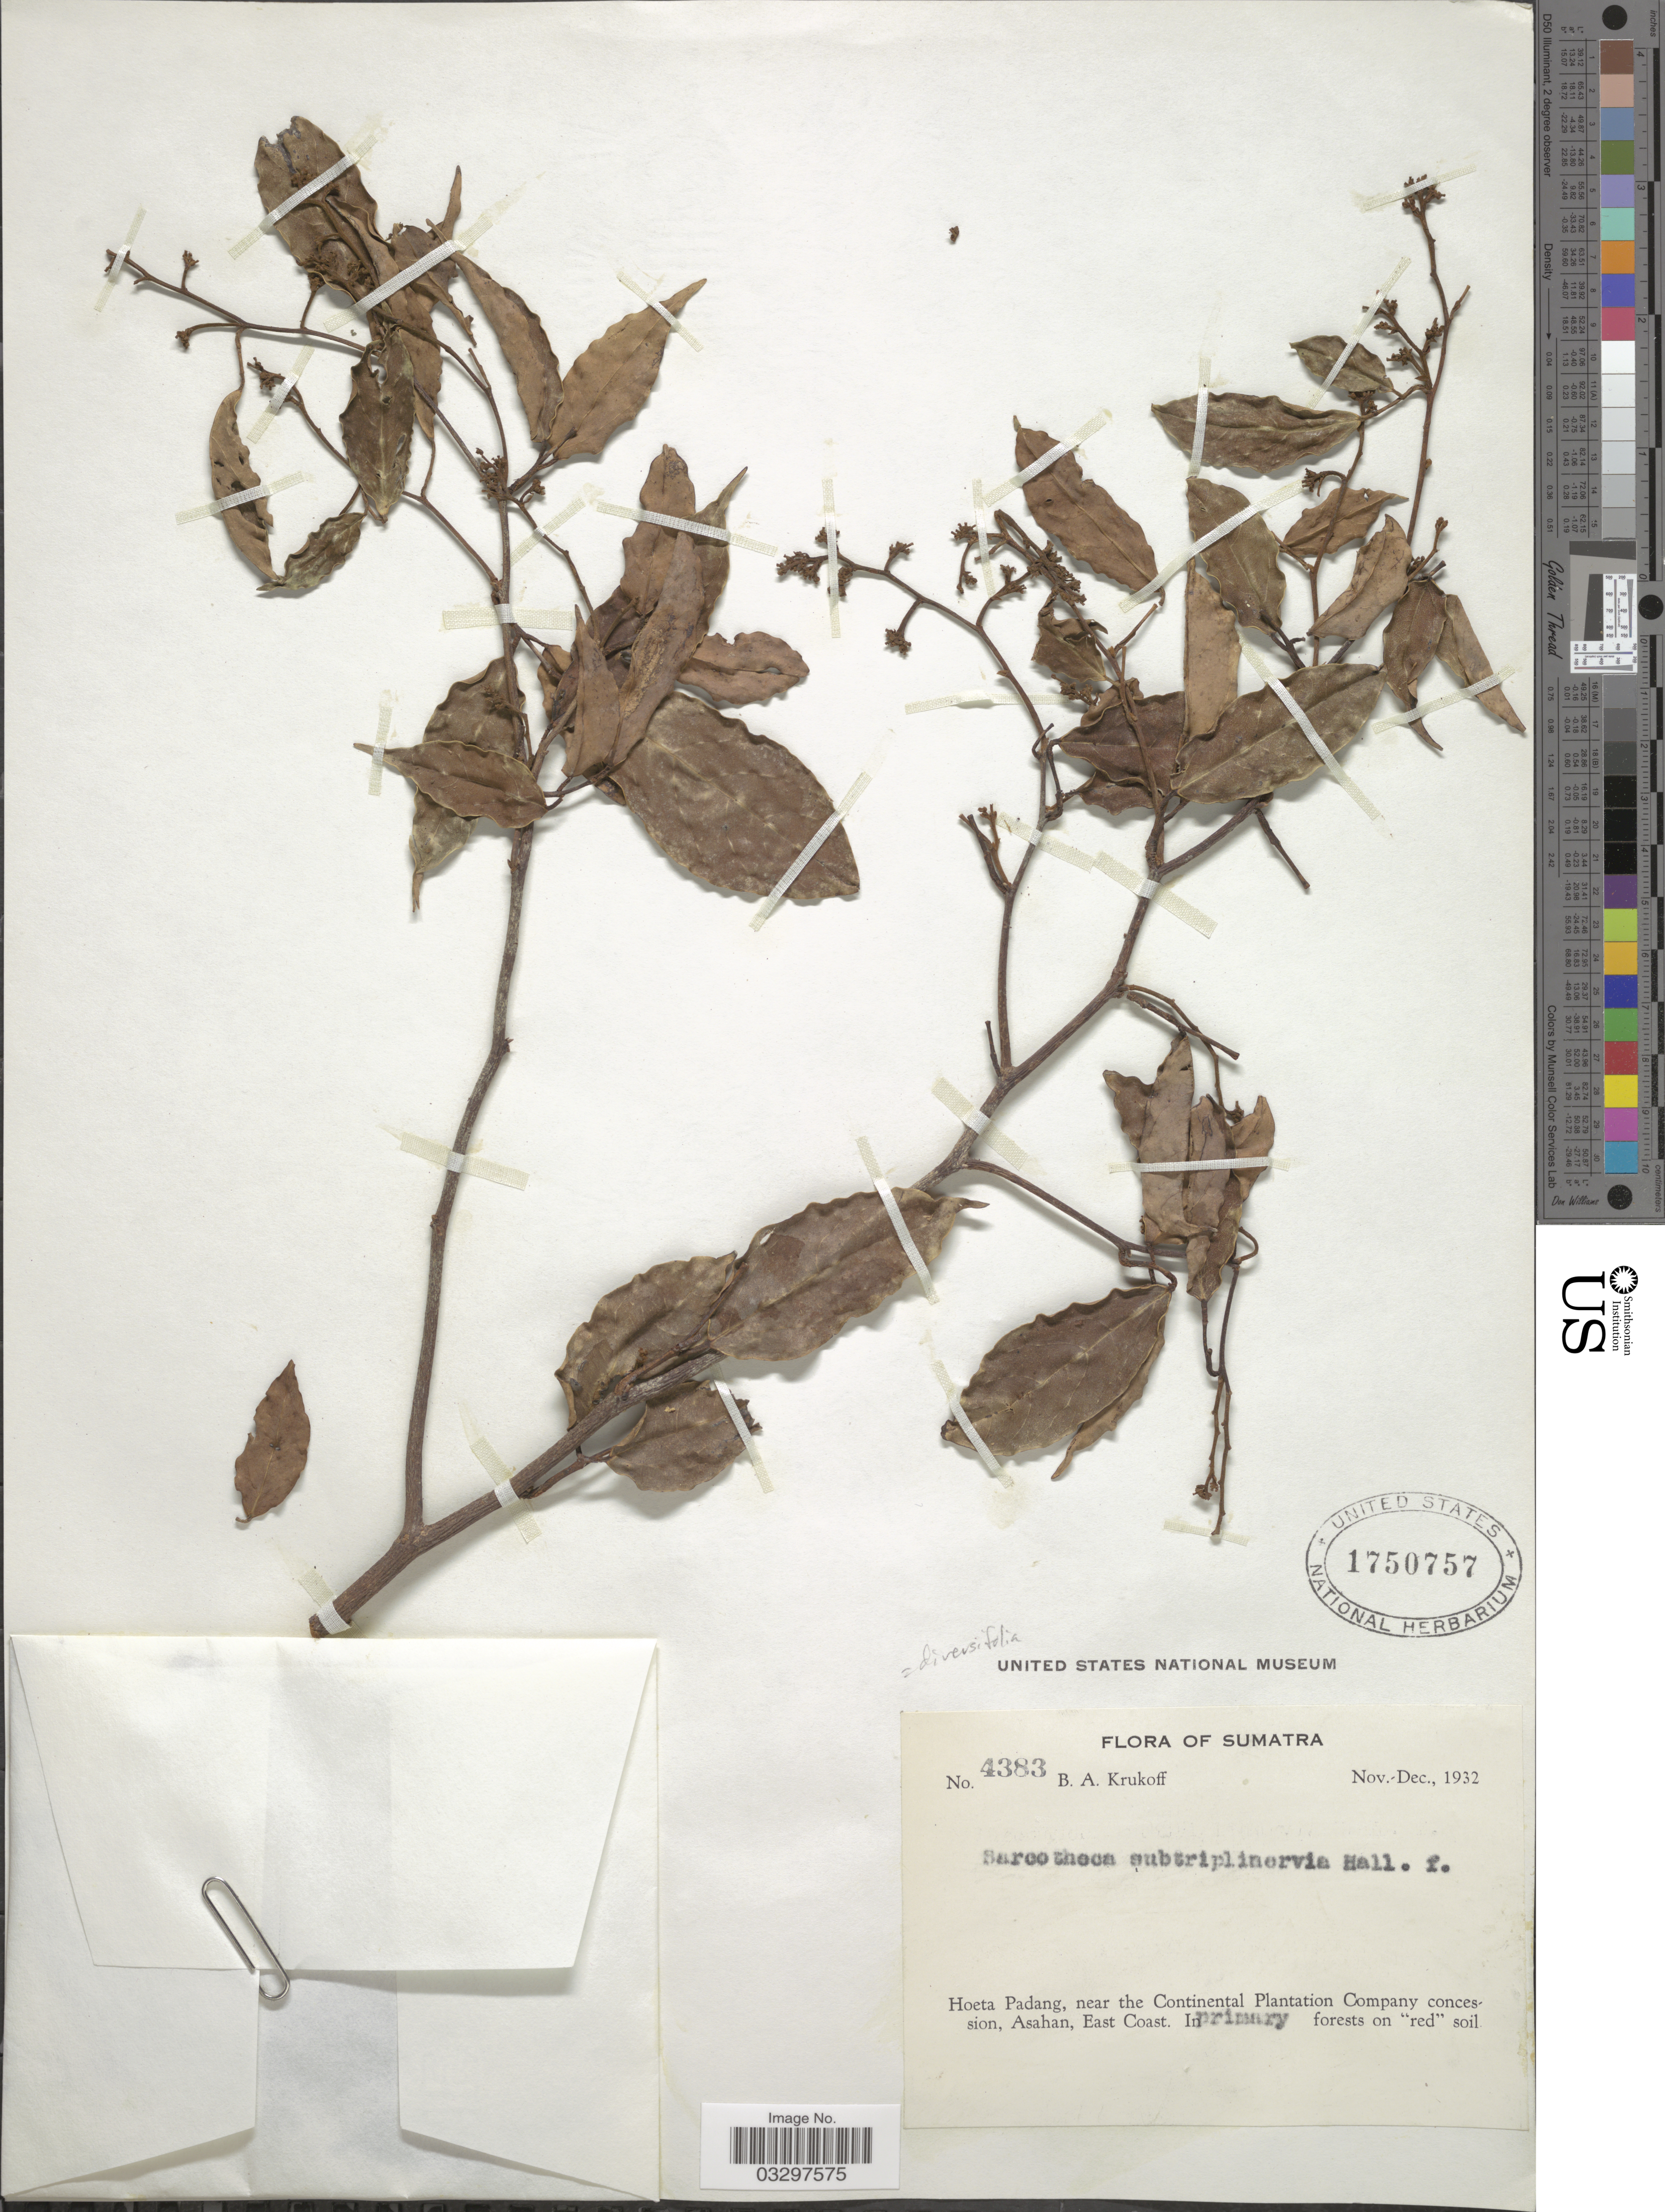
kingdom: Plantae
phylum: Tracheophyta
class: Magnoliopsida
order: Oxalidales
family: Oxalidaceae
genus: Sarcotheca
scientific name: Sarcotheca diversifolia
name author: (Miq.) Hallier f.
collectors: B. A. Krukoff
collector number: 4383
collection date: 1932-11/1932-12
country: Indonesia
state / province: Sumatra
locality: Hoeta Padang, near the Continental Plantation Company concession, Asahan, East Coast.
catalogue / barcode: US 1750757